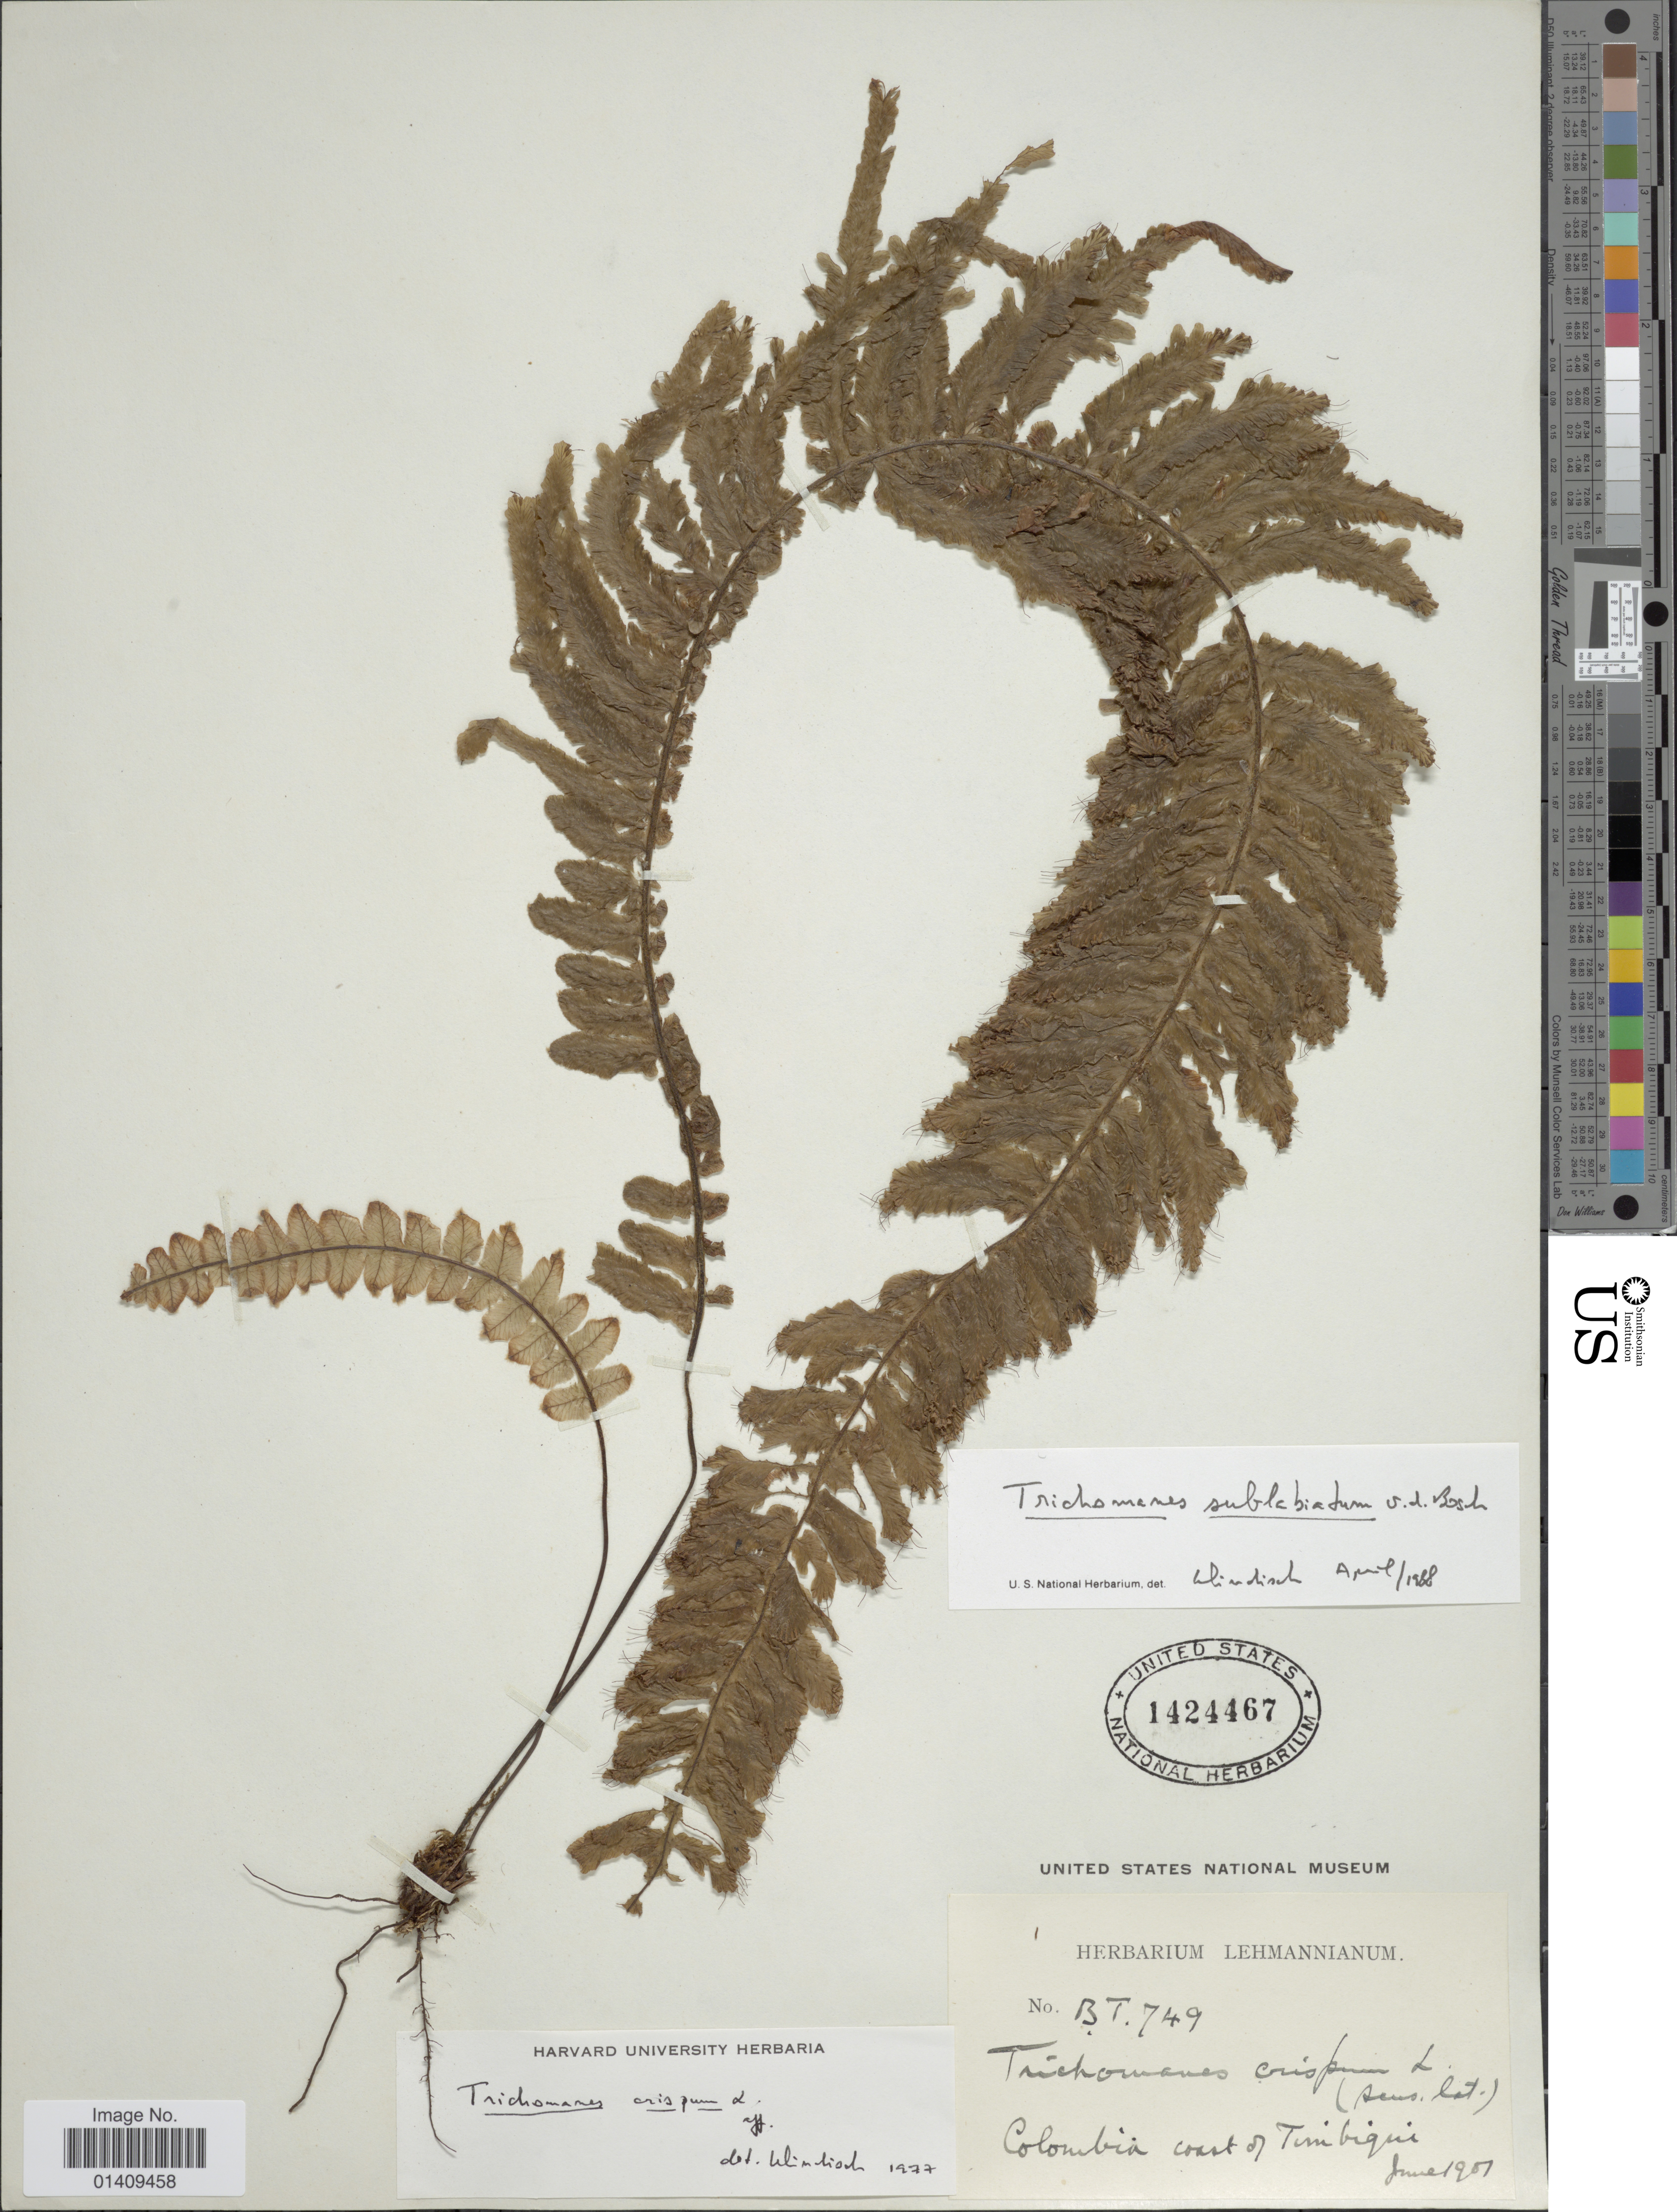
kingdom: Plantae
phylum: Tracheophyta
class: Polypodiopsida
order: Hymenophyllales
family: Hymenophyllaceae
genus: Trichomanes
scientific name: Trichomanes sublabiatum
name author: Bosch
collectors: ex herb. Lehmannianum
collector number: BT749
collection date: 1901-06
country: Colombia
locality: Coast of Timbiqui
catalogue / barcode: US 1424467